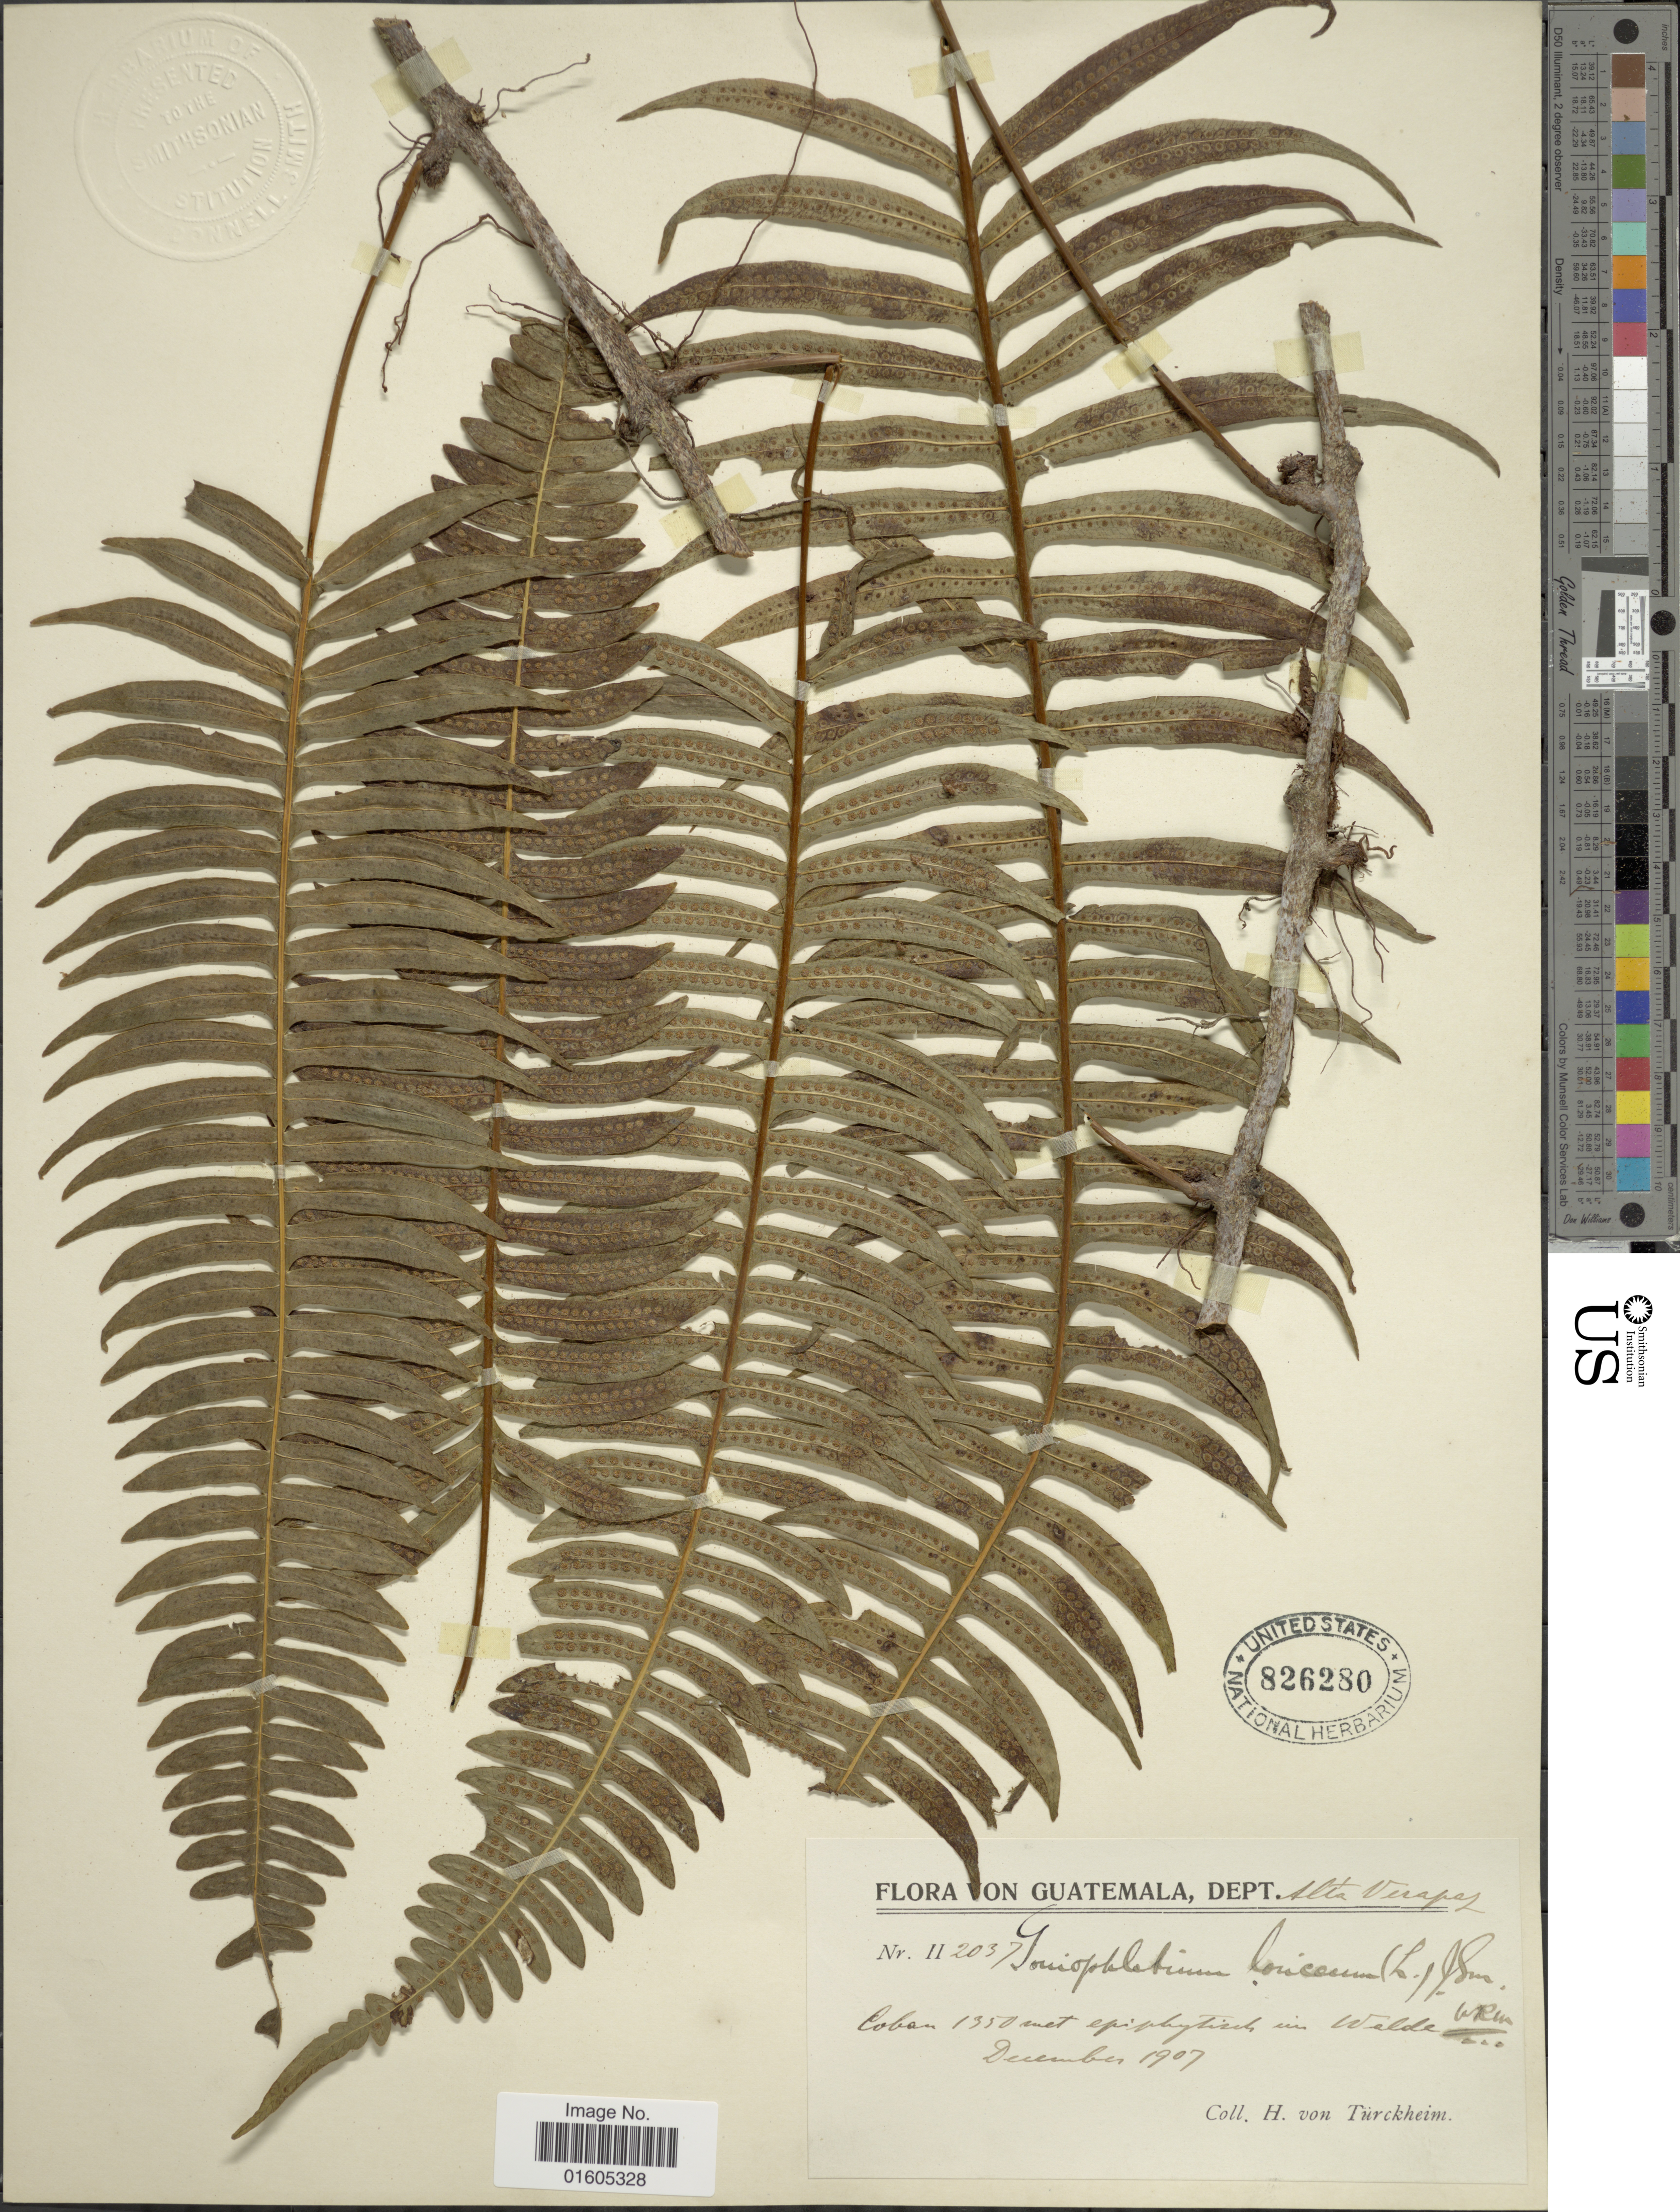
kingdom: Plantae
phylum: Tracheophyta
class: Polypodiopsida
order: Polypodiales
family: Polypodiaceae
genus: Serpocaulon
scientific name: Serpocaulon loriceum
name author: (L.) A.R. Sm.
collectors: H. von Türckheim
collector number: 2037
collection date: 1907-12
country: Guatemala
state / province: Alta Verapaz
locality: Dept. Alta Verapaz, Coban epiphytisch im Walde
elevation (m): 1350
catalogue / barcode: US 826280